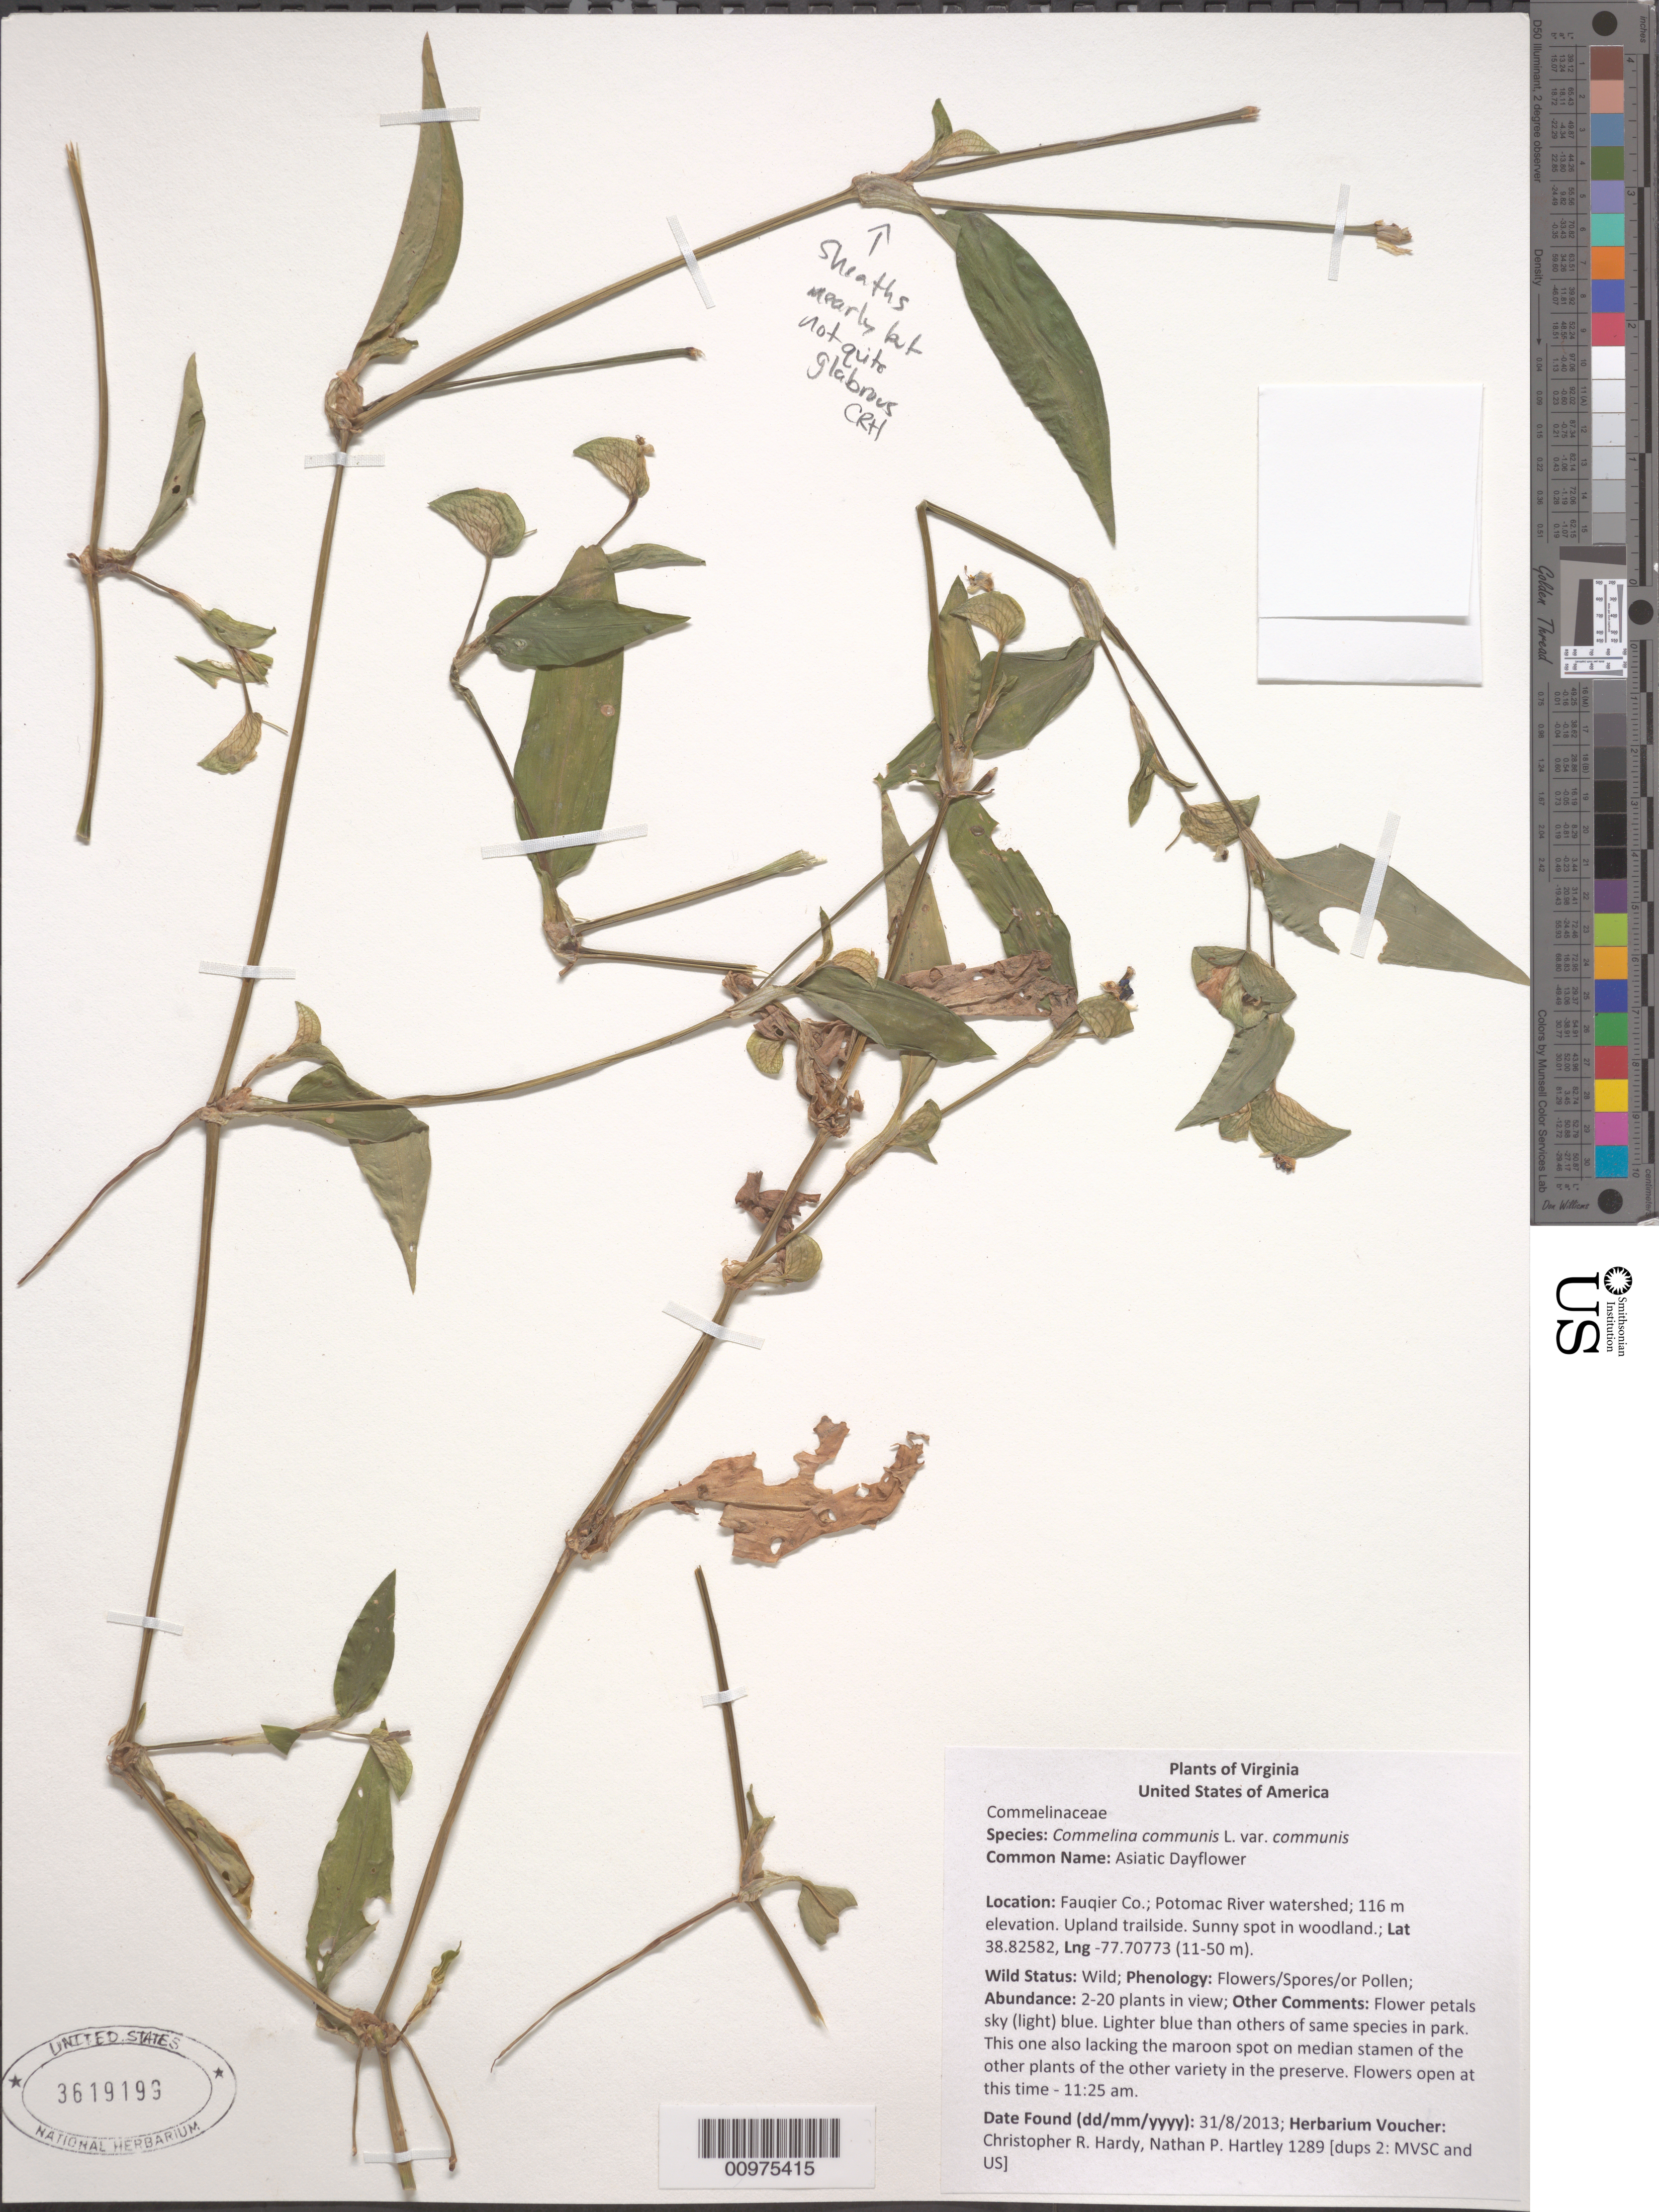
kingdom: Plantae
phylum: Tracheophyta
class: Liliopsida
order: Commelinales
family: Commelinaceae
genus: Commelina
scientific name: Commelina communis var. communis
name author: L.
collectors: C. Hardy & N. Hartley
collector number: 1289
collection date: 2013-08-31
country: United States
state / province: Virginia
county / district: Fauquier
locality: Virginia: Fauquier Co.; Potomac River watershed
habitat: Upland trailside. Sunny spot in woodland. 2-20 plants in view.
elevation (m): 116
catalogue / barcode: US 3619199